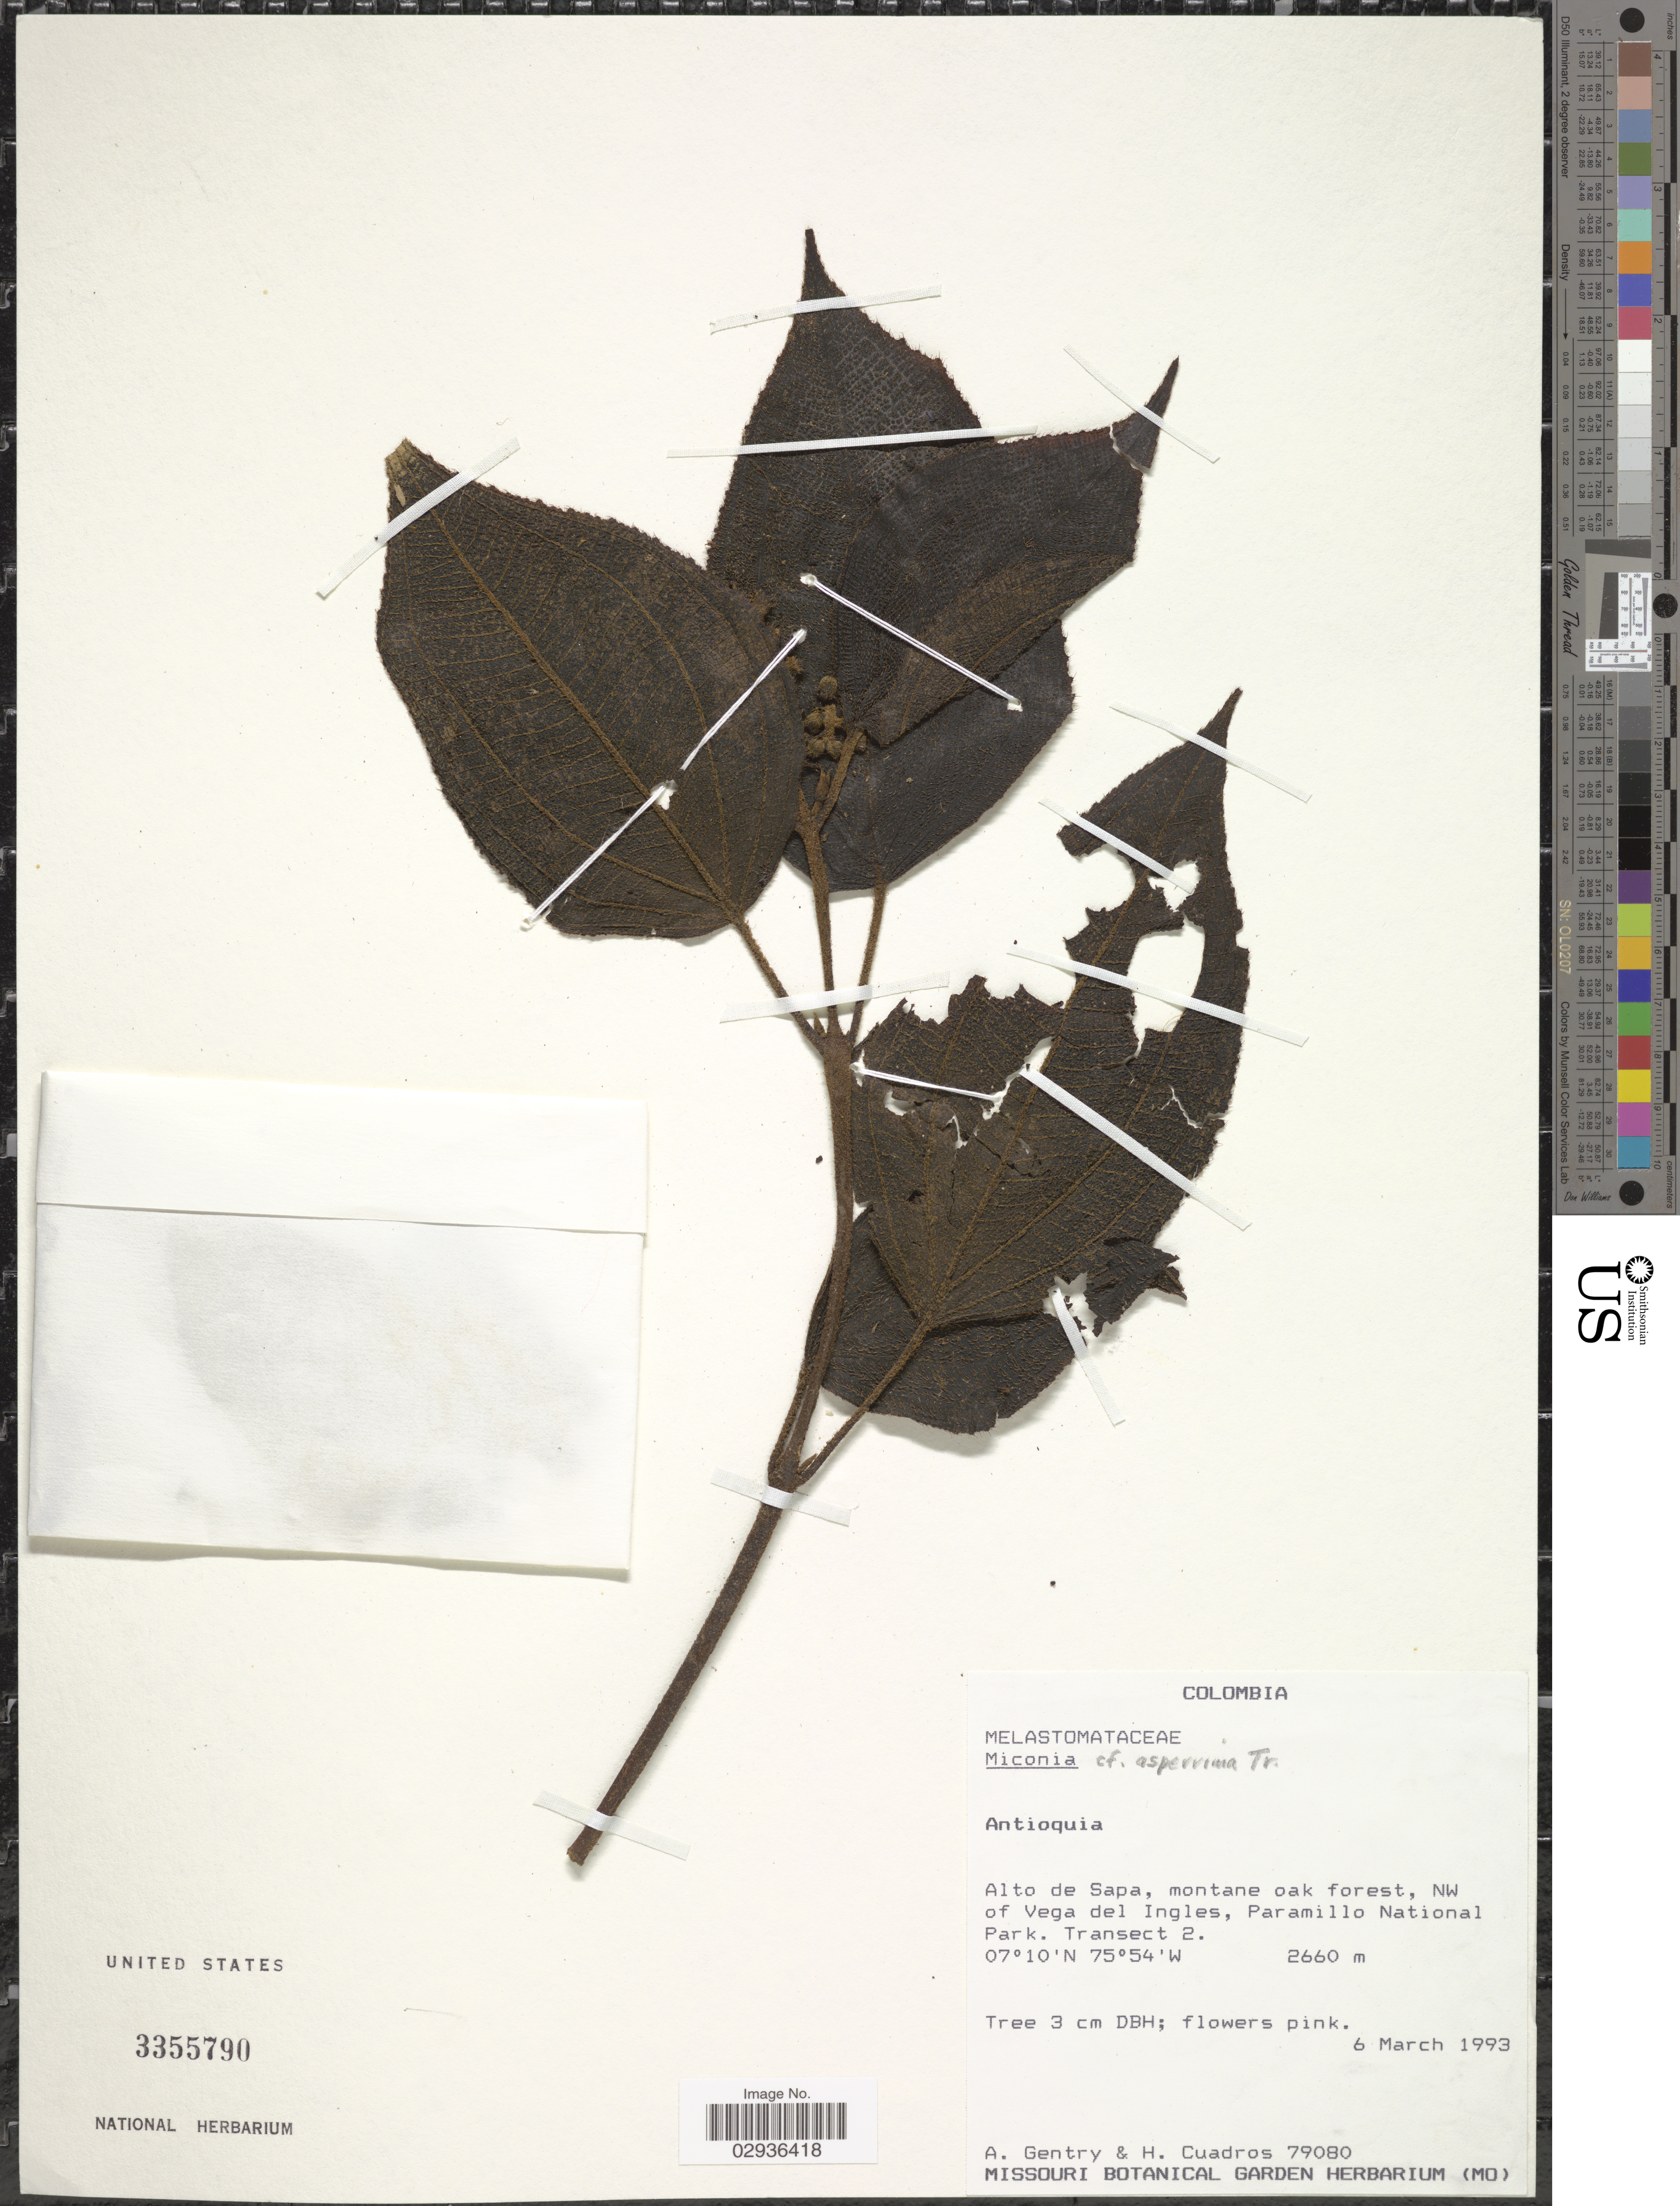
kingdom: Plantae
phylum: Tracheophyta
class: Magnoliopsida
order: Myrtales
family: Melastomataceae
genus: Miconia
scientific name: Miconia asperrima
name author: Triana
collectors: A. H. Gentry & H. Cuadros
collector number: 79080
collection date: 1993-03-06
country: Colombia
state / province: Antioquia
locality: Alto de Sapa, montane oak forest, NW of Vega del Ingles, Paramillo National Park. Transect 2.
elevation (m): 2660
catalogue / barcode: US 3355790